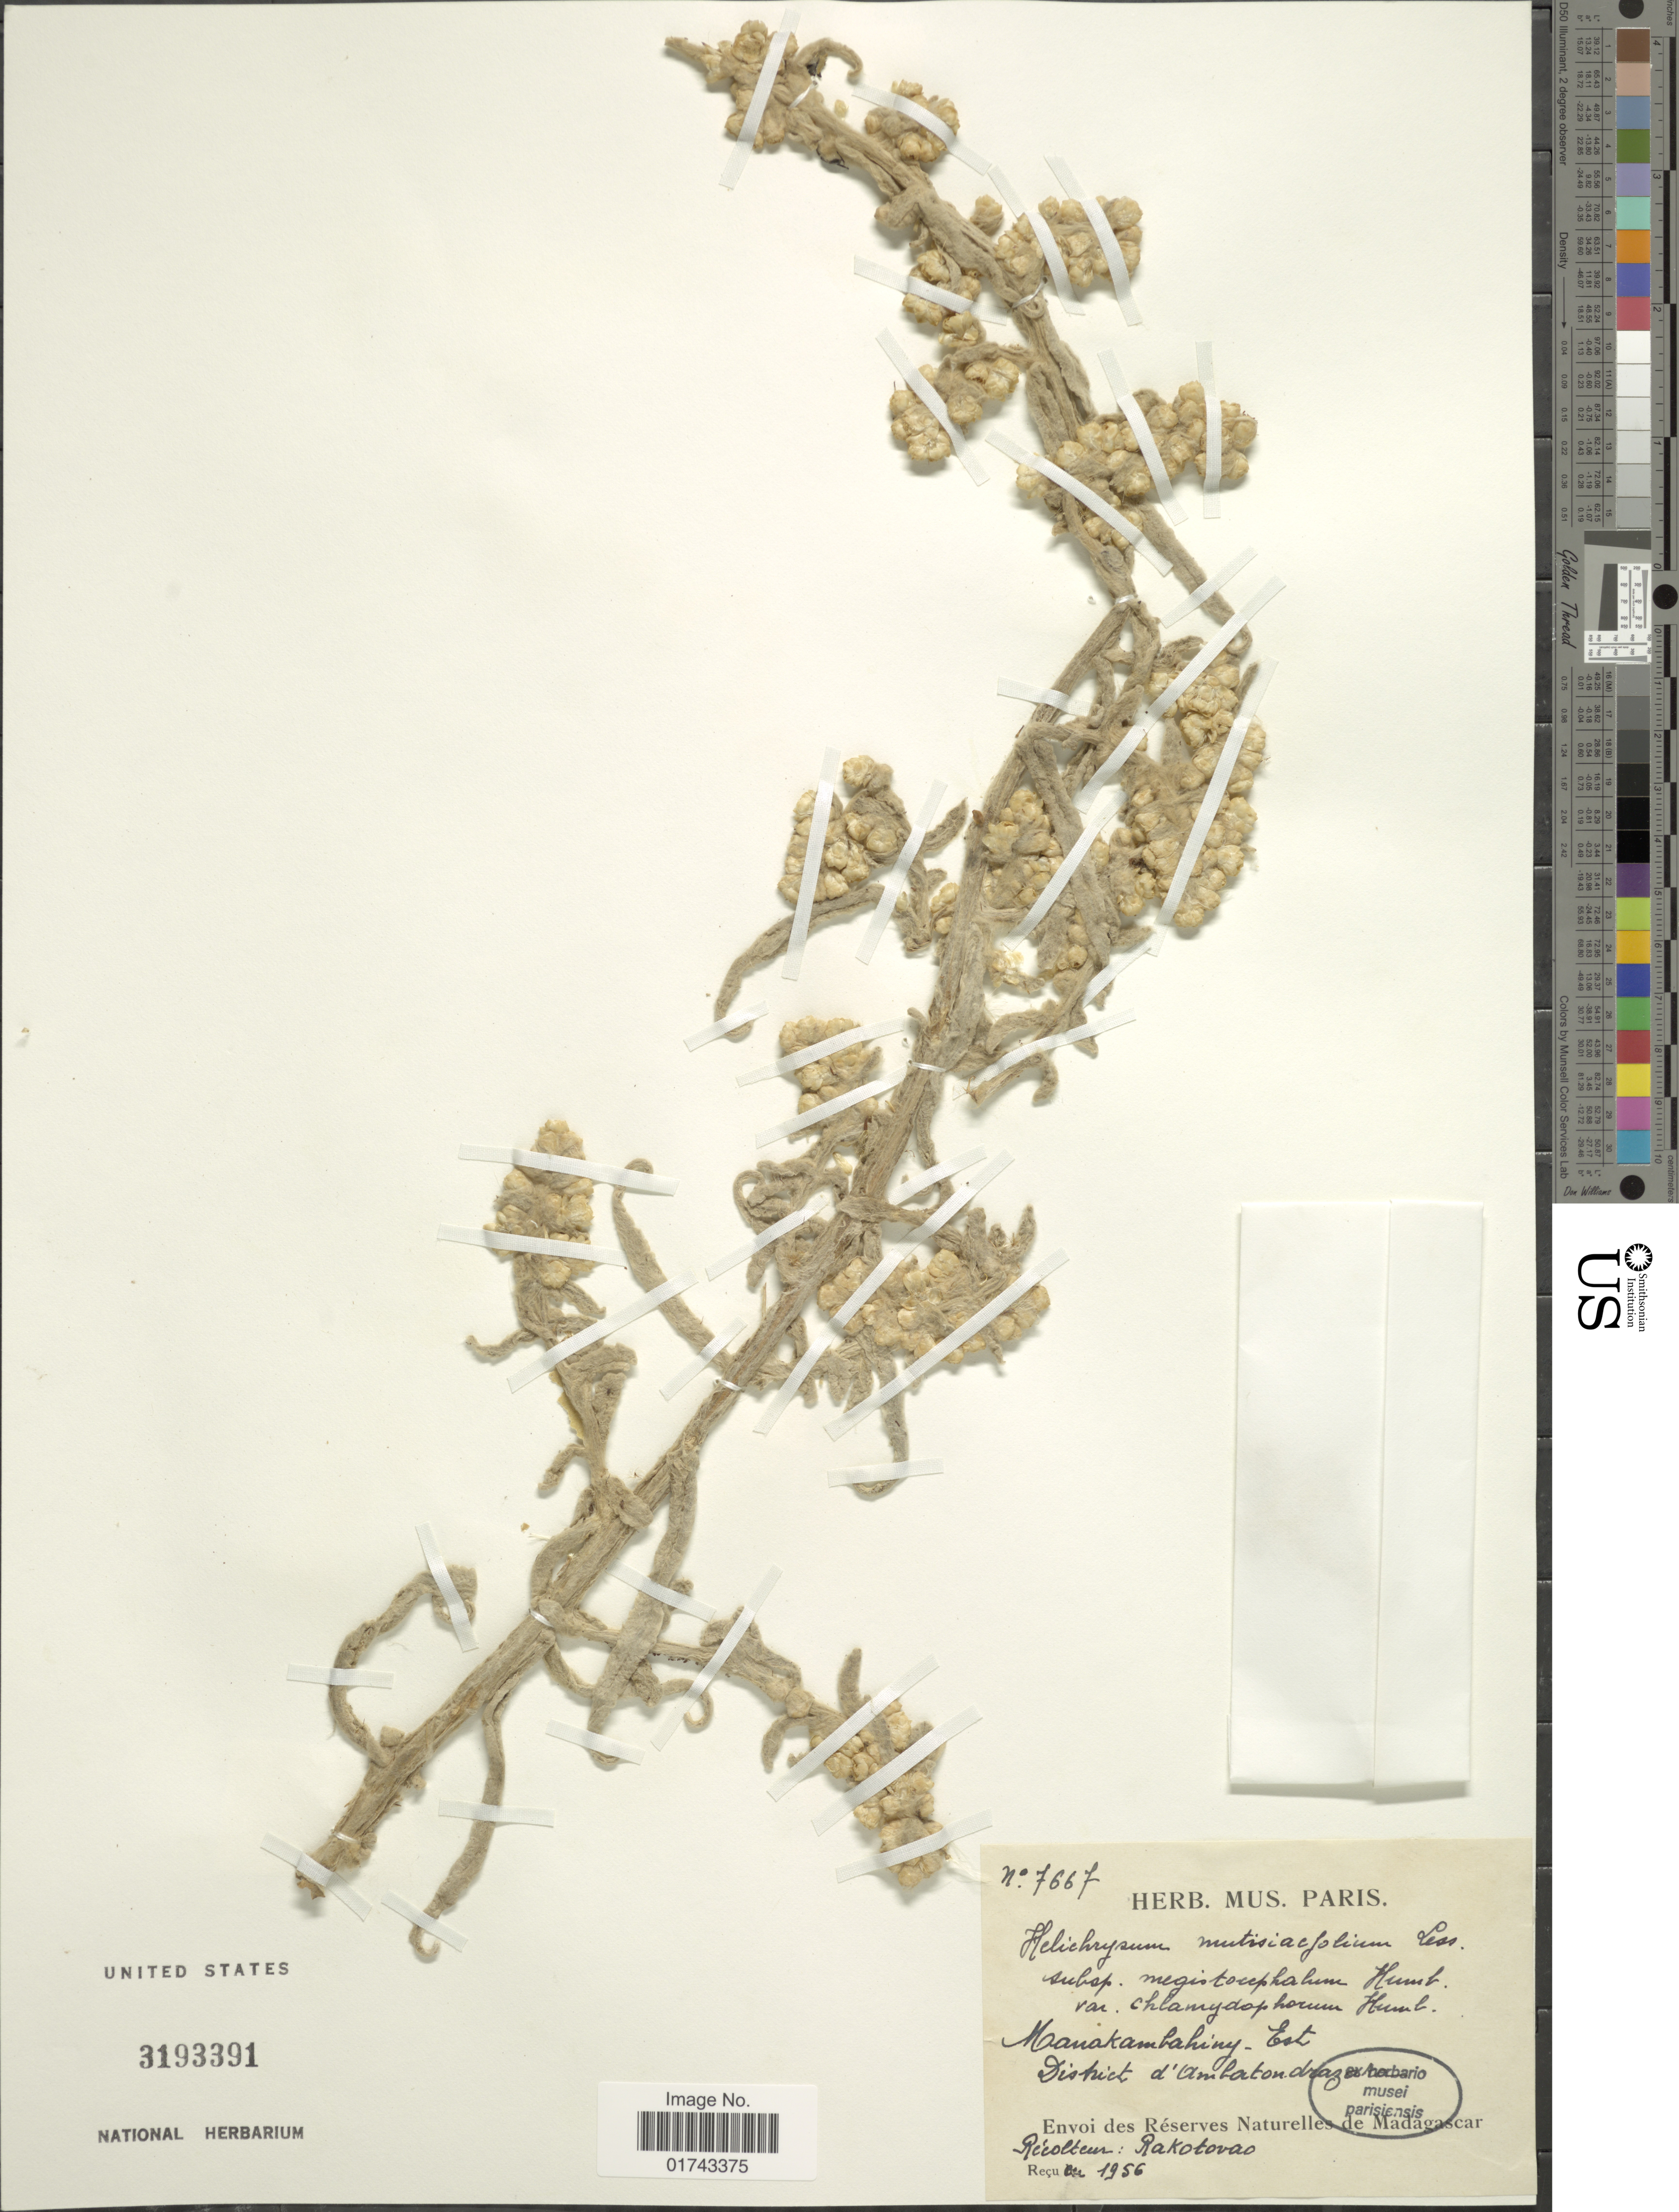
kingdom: Plantae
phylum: Tracheophyta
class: Magnoliopsida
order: Asterales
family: Asteraceae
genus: Helichrysum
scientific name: Helichrysum mutisiaefolium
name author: Less.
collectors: C. Rakotovao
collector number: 7667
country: Madagascar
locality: Manakambahiny - Est District d'Ambatondrazaka, Envoi des Reserves Naturelles de Madagascar.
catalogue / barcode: US 3193391